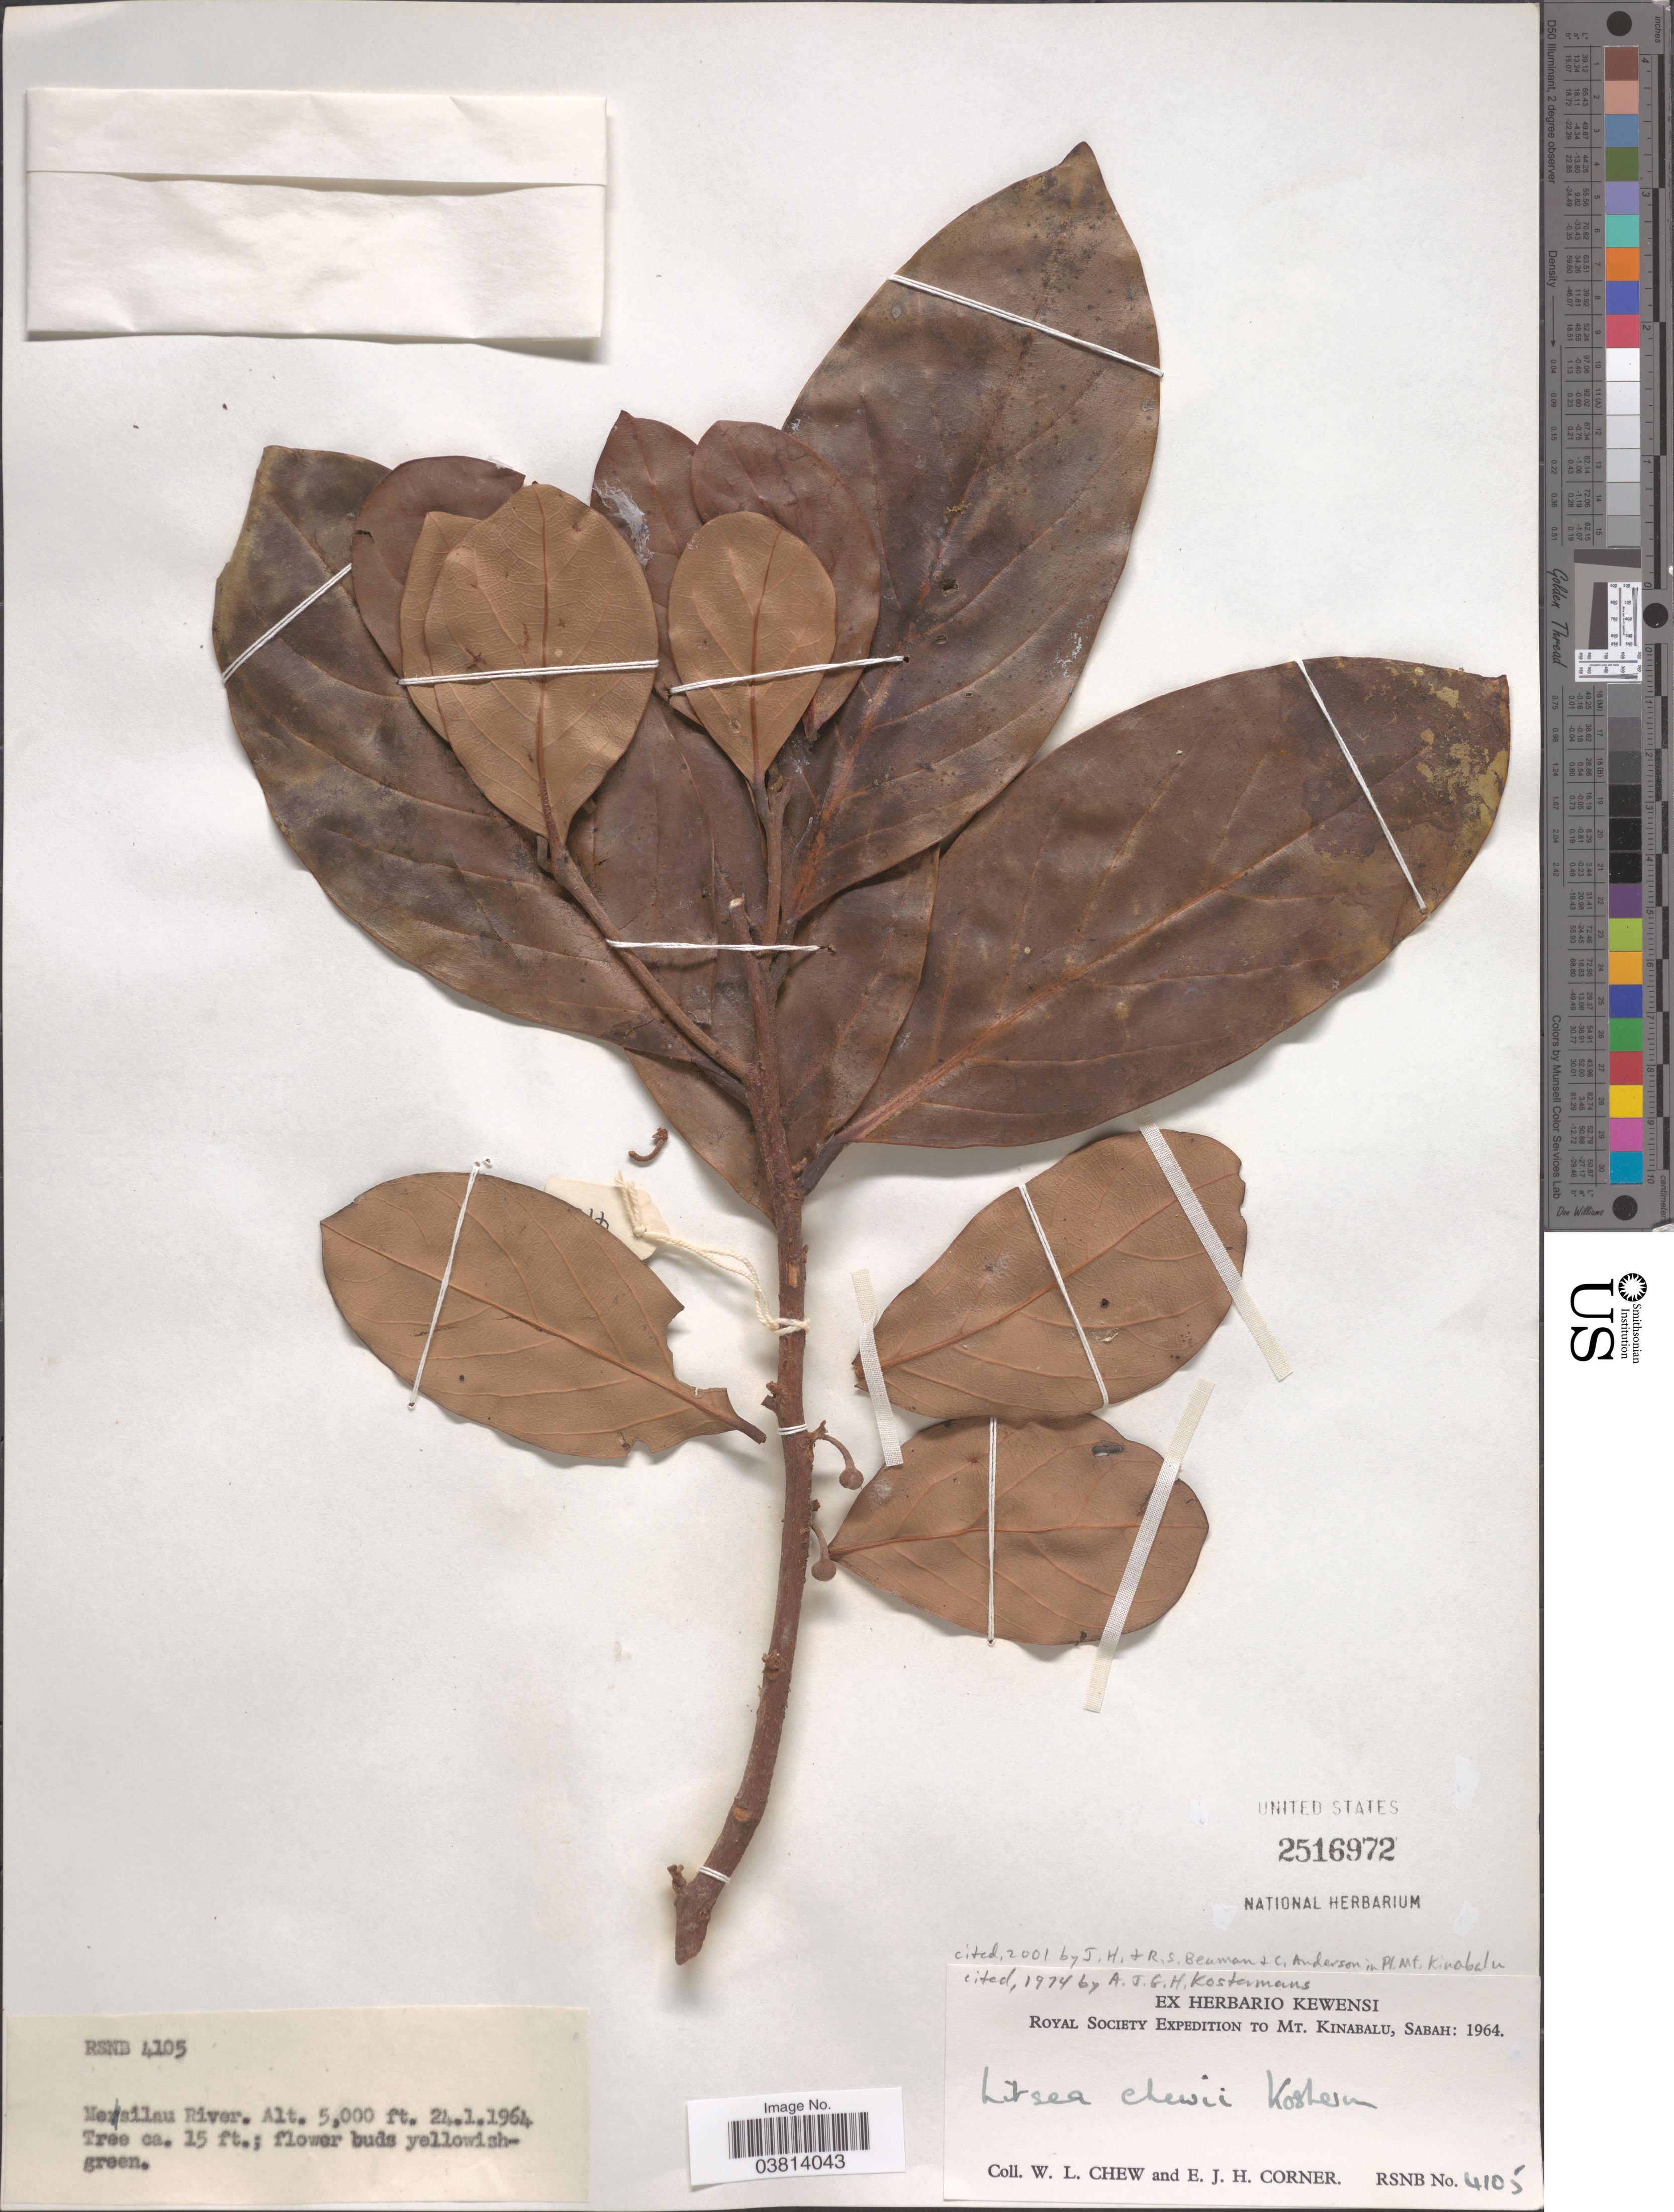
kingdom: Plantae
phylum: Tracheophyta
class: Magnoliopsida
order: Laurales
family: Lauraceae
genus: Litsea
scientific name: Litsea chewii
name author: Kosterm.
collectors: W. Chew & E. Corner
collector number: RSNB 4105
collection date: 1964-01-24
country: Malaysia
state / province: Sabah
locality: Mesilau River. Mt. Kinabalu.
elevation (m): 1524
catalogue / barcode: US 2516972